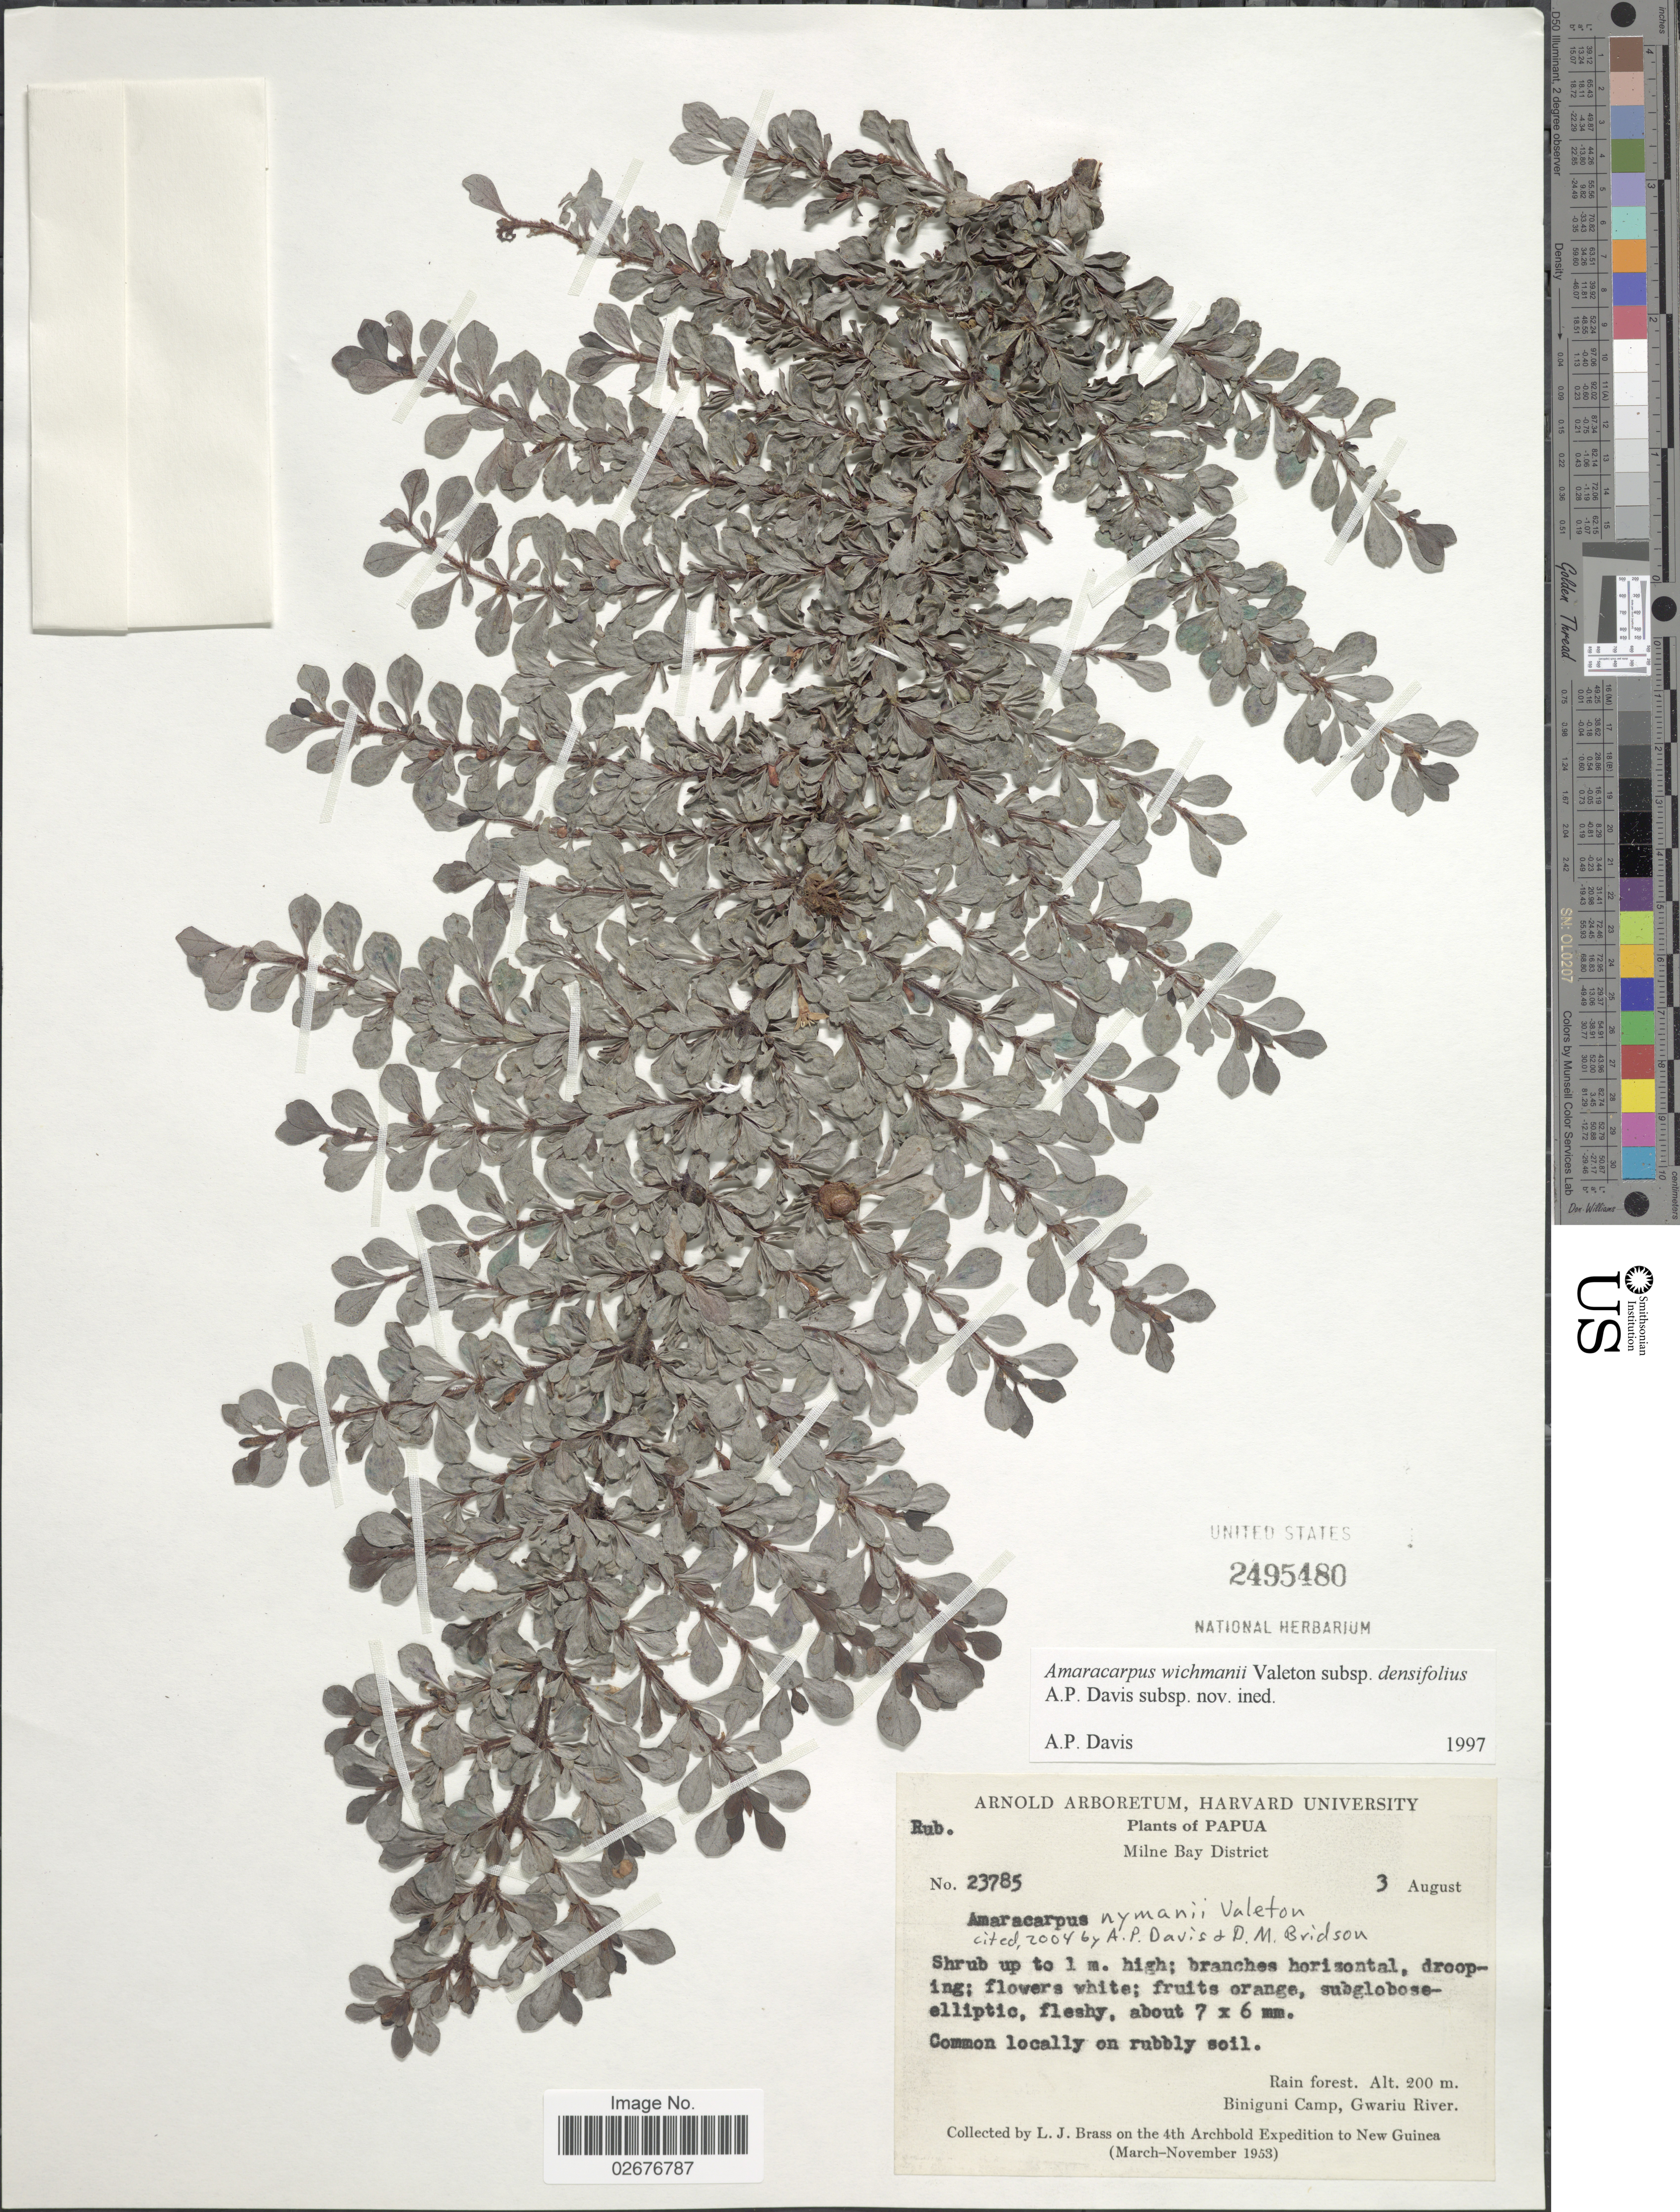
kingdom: Plantae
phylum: Tracheophyta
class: Magnoliopsida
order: Gentianales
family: Rubiaceae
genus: Amaracarpus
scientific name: Amaracarpus nymanii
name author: Valeton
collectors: L. J. Brass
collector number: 23785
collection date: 1953-08-03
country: Papua New Guinea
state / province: Milne Bay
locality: Papua, Rain forest, Biniguni Camp, Gwariu River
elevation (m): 200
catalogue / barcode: US 2495480